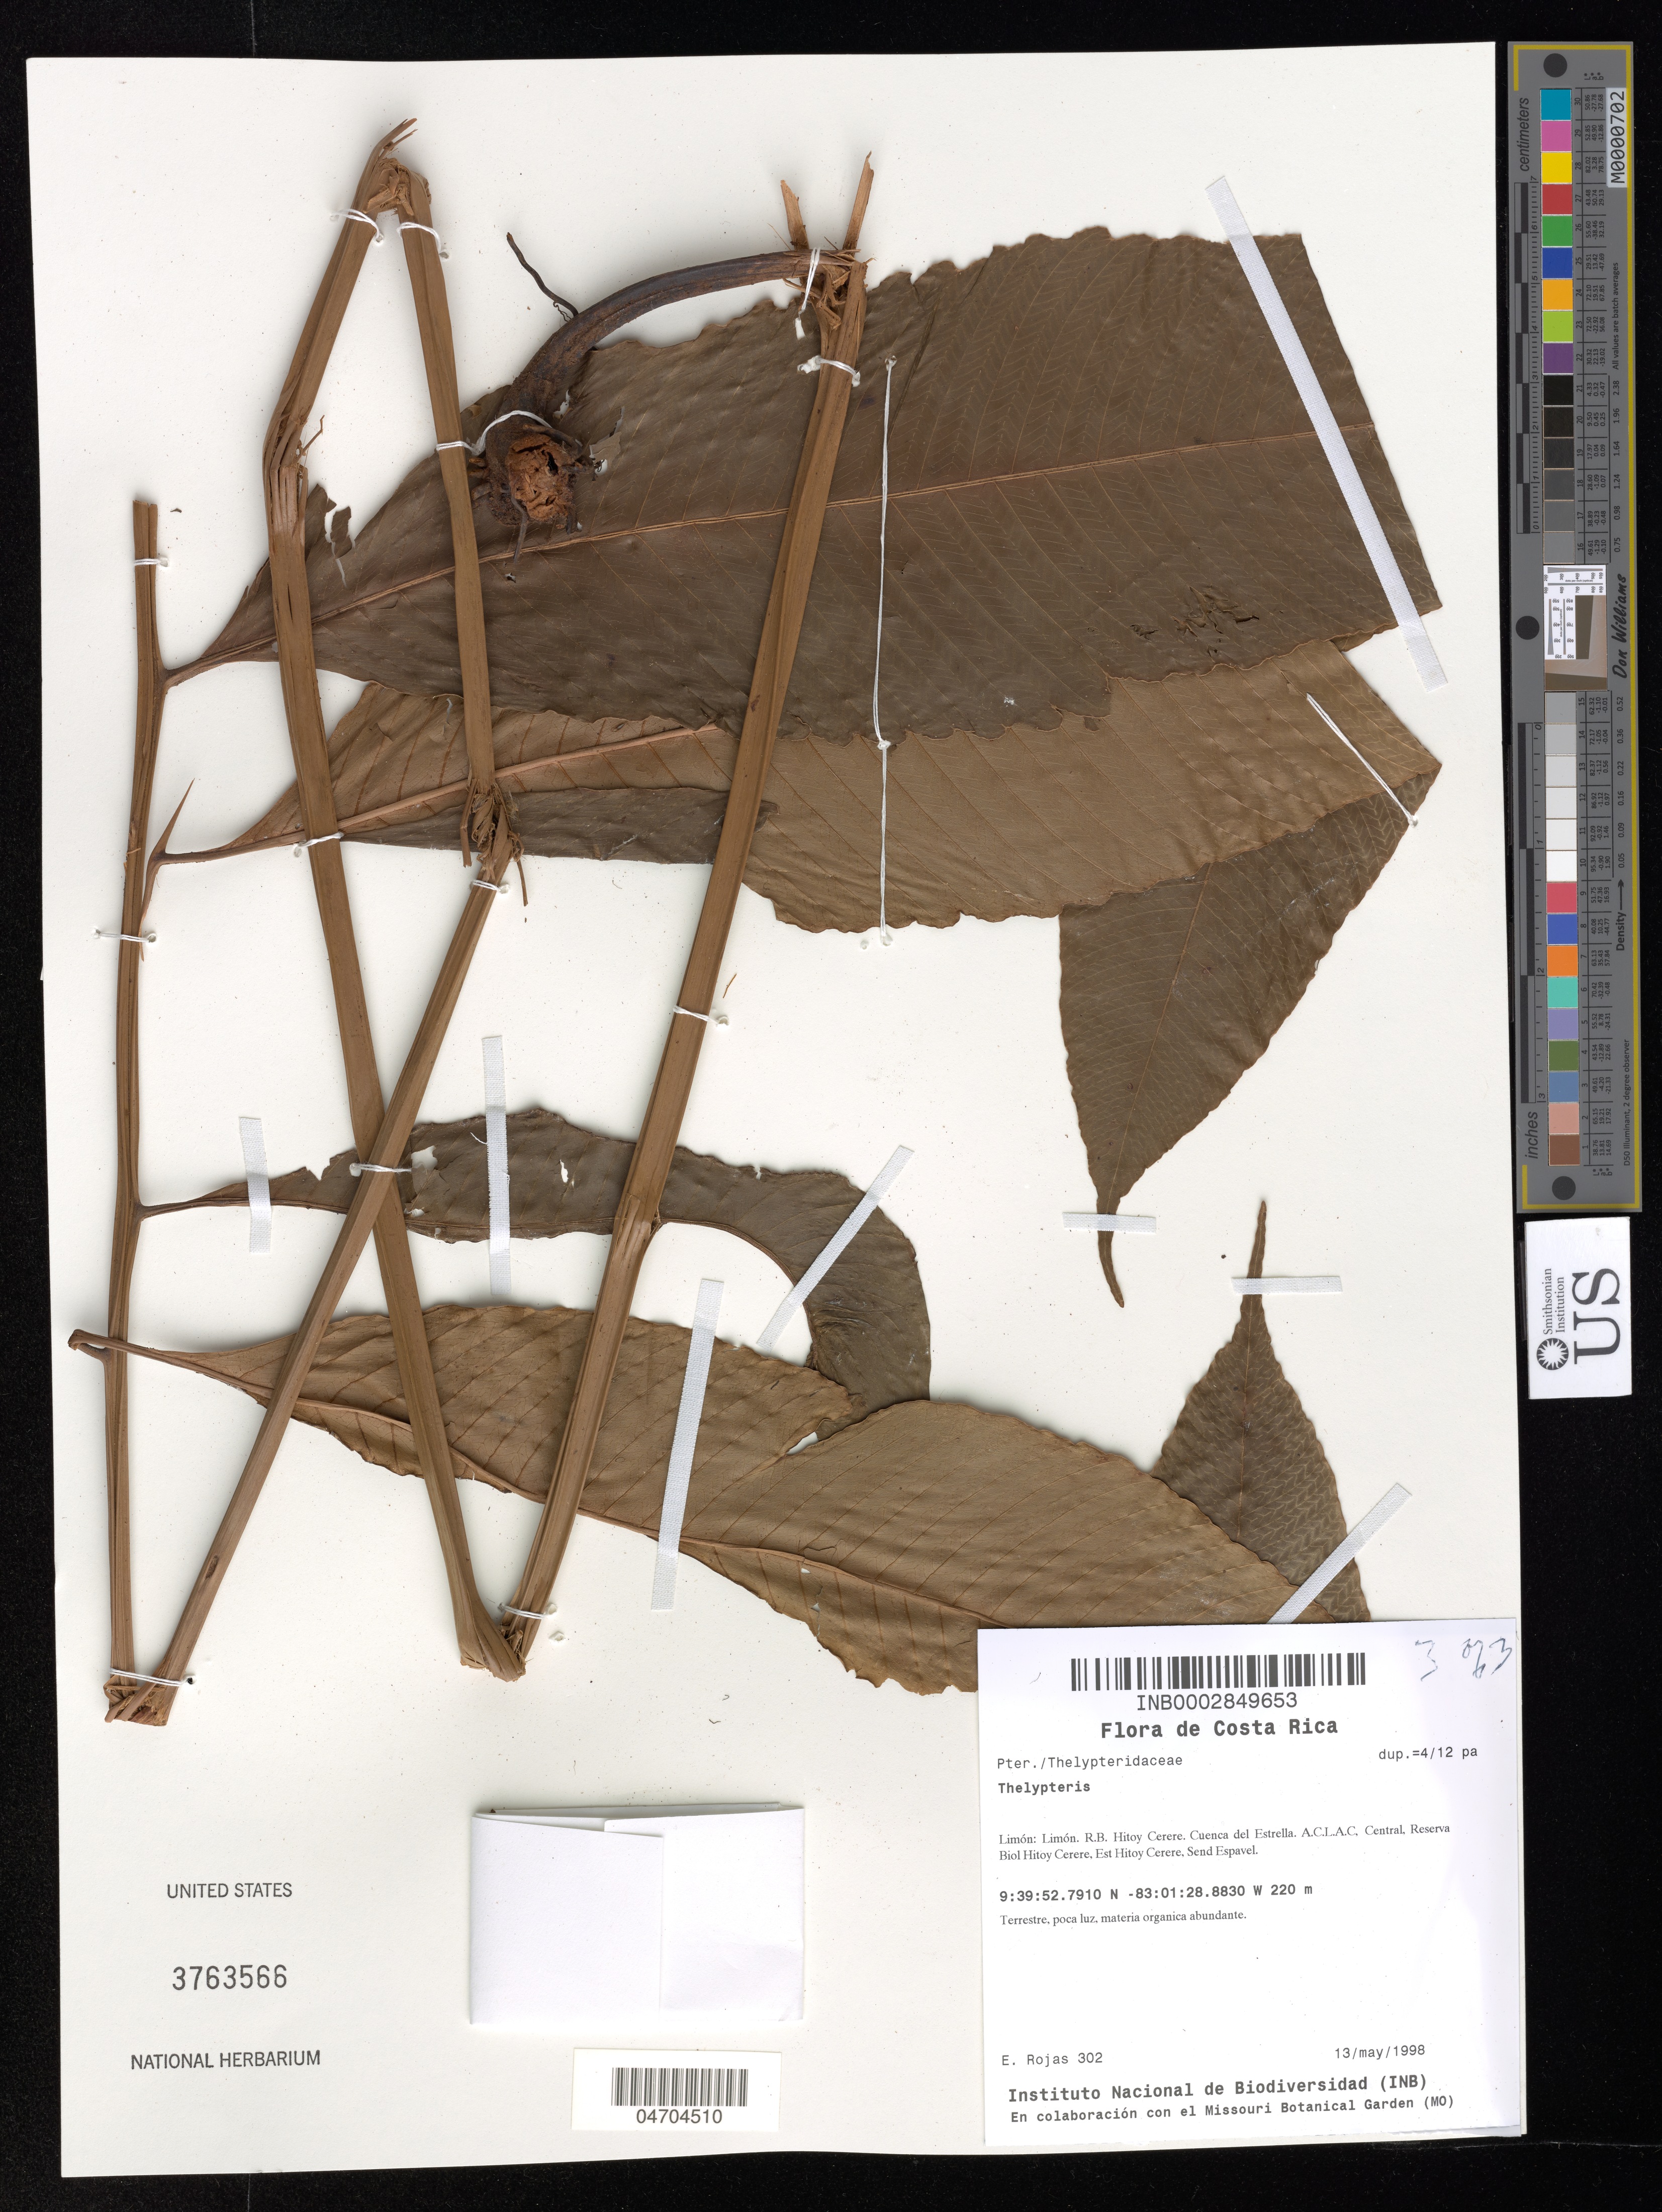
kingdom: Plantae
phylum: Tracheophyta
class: Polypodiopsida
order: Polypodiales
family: Thelypteridaceae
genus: Thelypteris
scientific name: Thelypteris (Meniscium) sp.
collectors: E. Rojas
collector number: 302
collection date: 1998-05-13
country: Costa Rica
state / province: Limón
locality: Limón. R. B. Hitoy Cerere. Cuenca del Estrella. A.C.L.A.C., Central Reserva Biol Hitoy Cerere, Est Hitoy Cerere, Send Espavel.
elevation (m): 220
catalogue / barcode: US 3763566